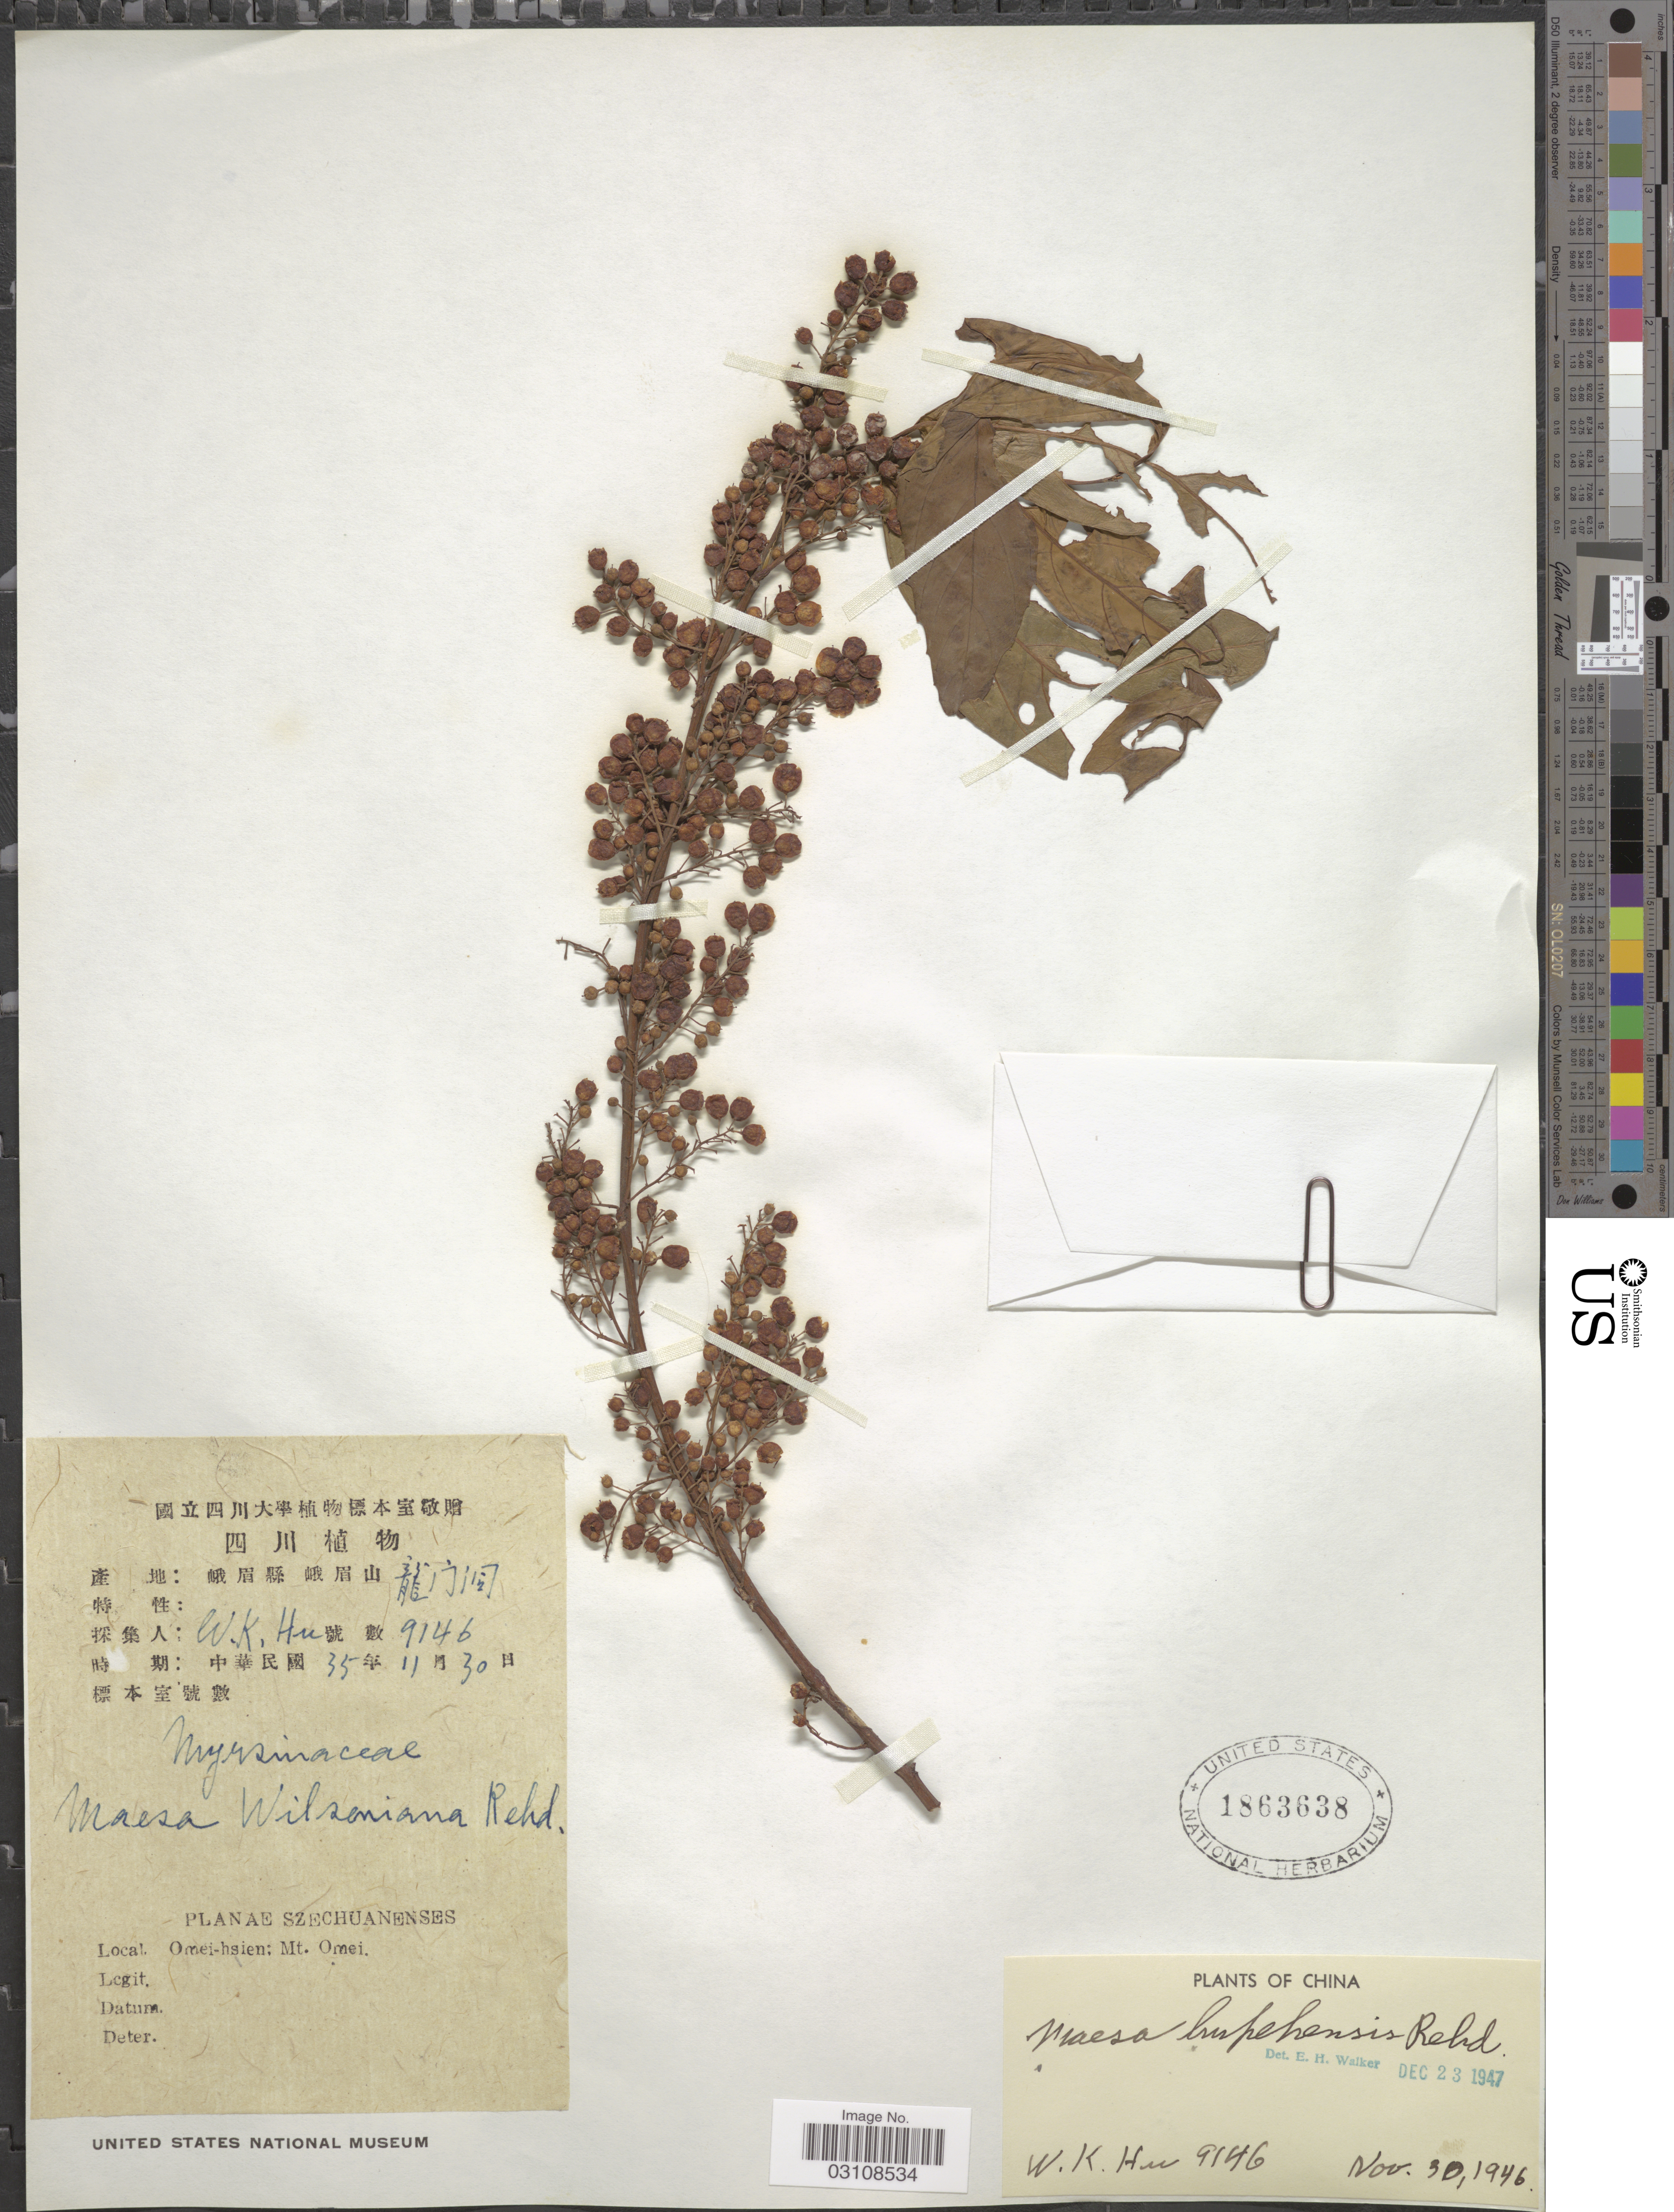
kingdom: Plantae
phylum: Tracheophyta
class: Magnoliopsida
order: Ericales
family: Primulaceae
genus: Maesa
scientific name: Maesa hupehensis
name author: Rehder in Sarg.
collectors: W. K. Hu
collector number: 9146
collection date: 1946-11-30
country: China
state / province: Sichuan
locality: Szechuanenses. Omei-hsien: Mt. Omei.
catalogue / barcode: US 1863638